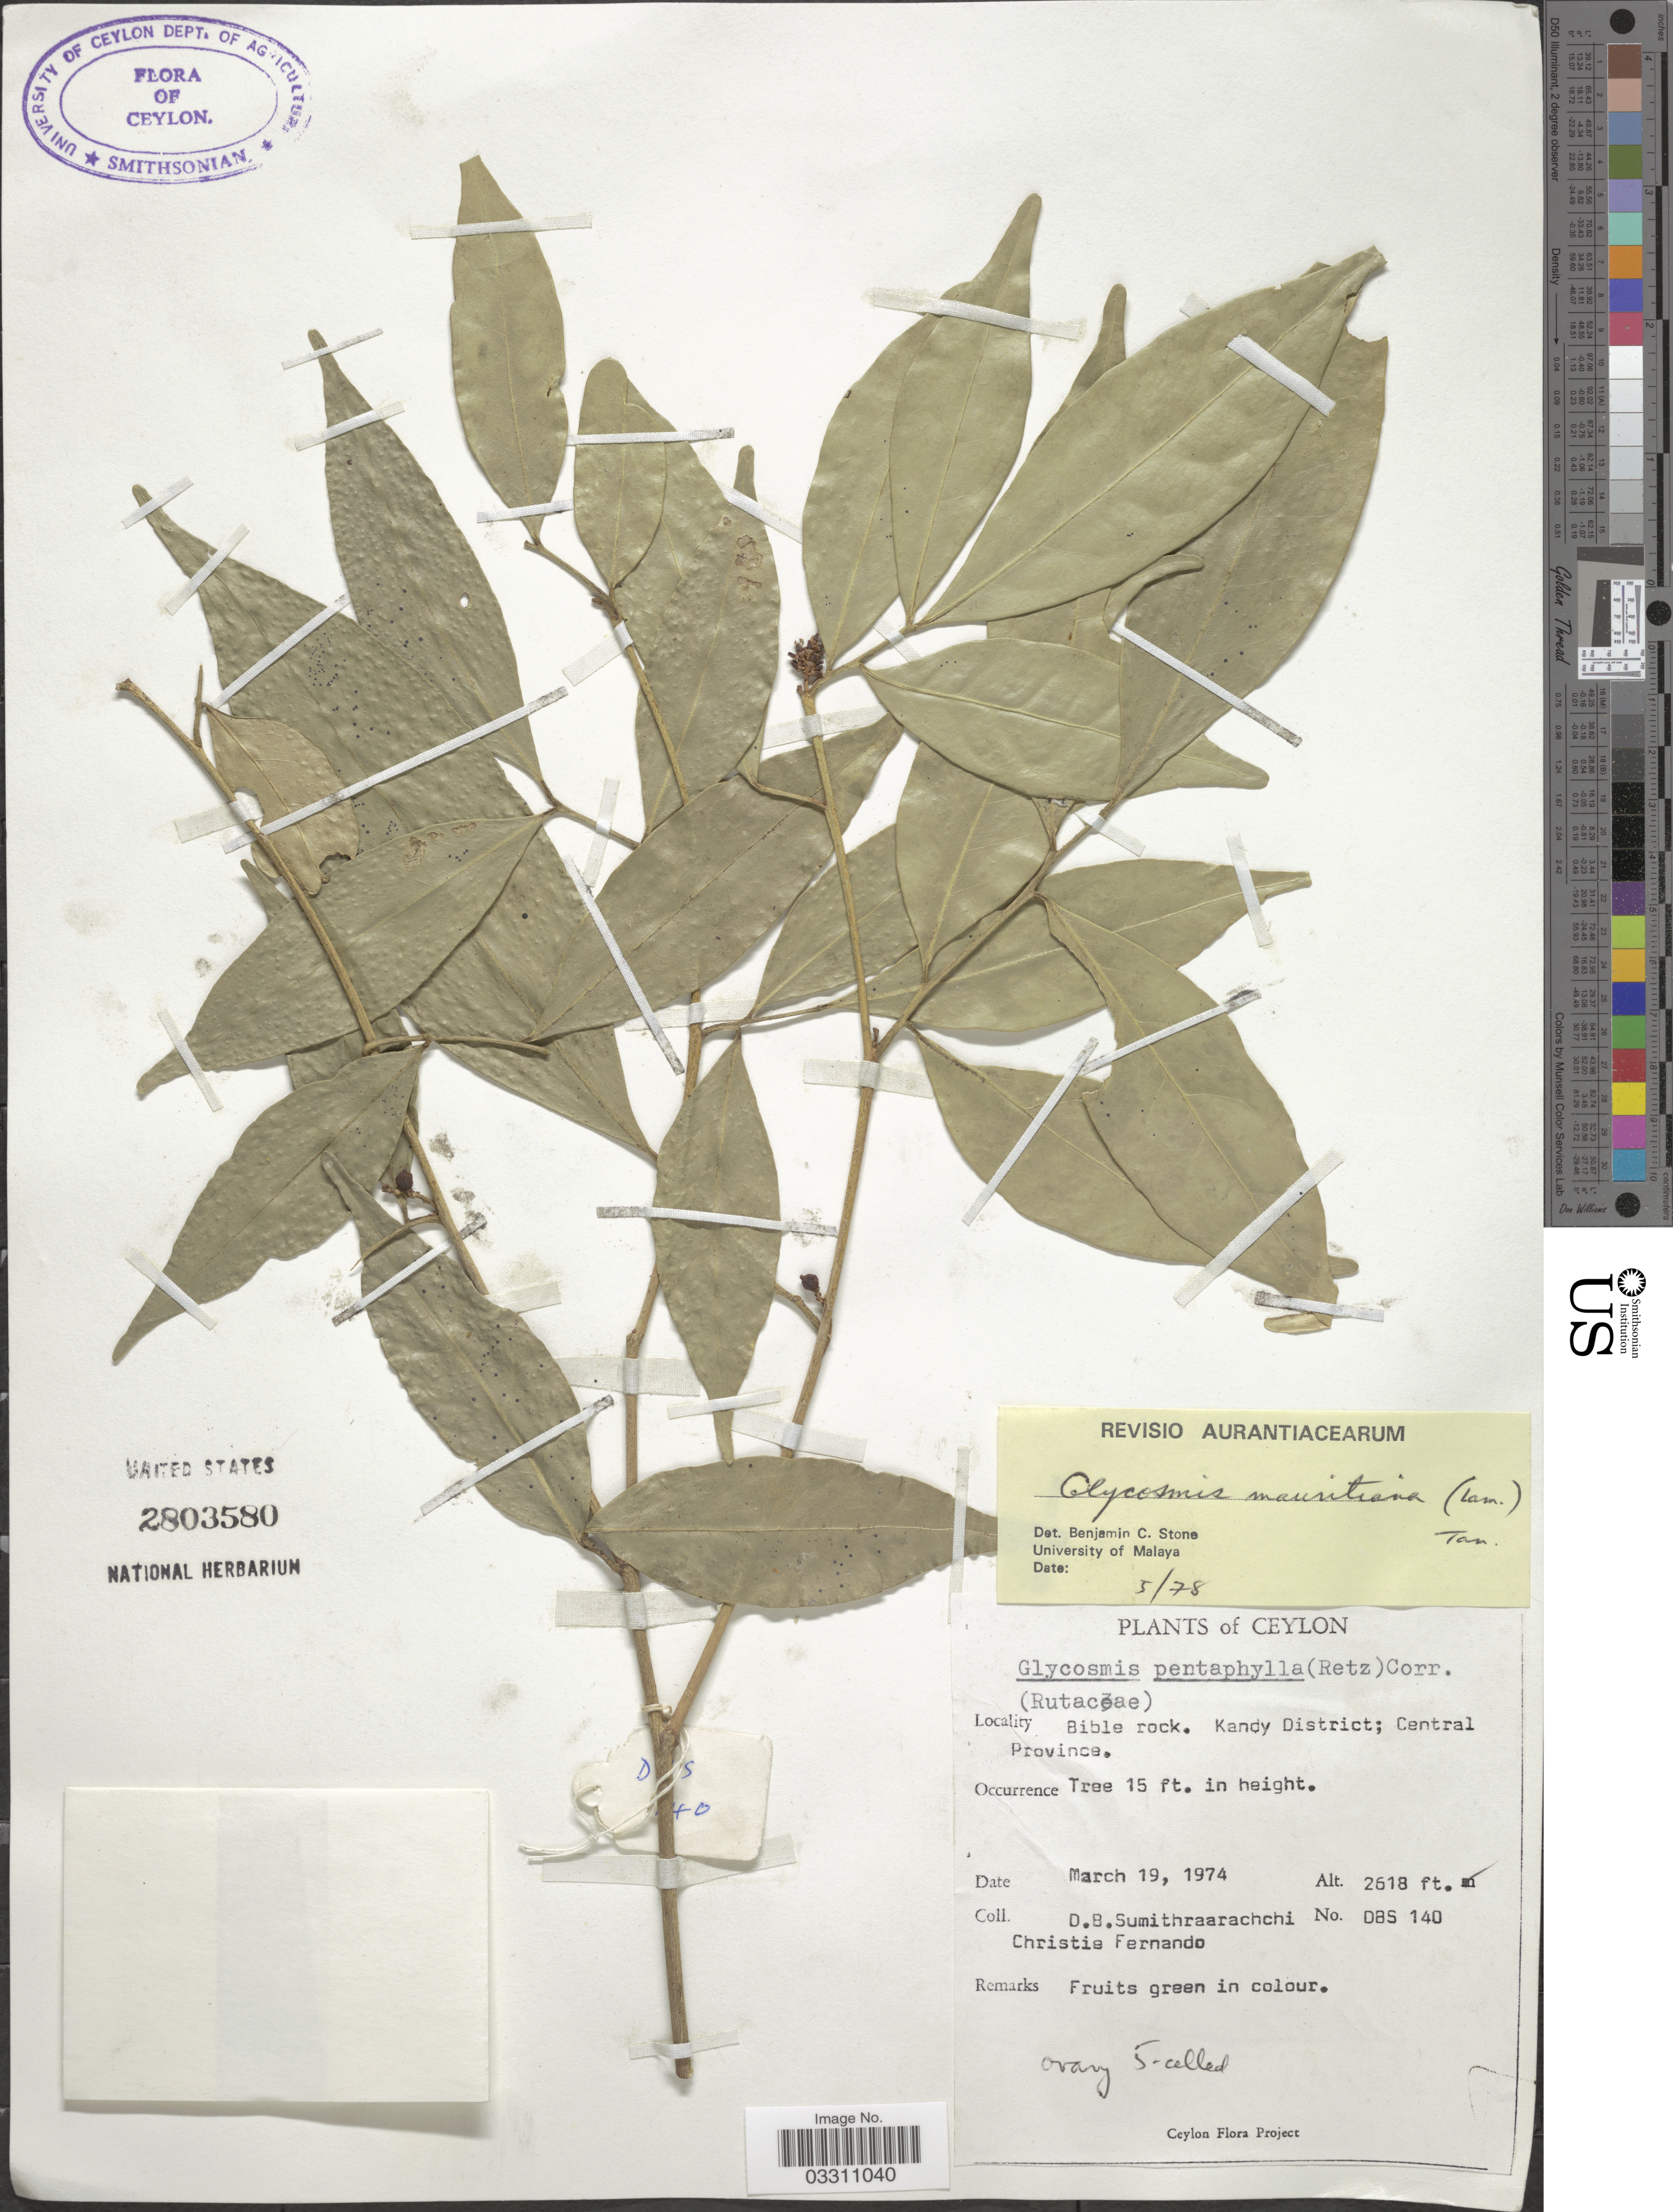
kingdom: Plantae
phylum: Tracheophyta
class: Magnoliopsida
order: Sapindales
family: Rutaceae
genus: Glycosmis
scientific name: Glycosmis mauritiana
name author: (Lamkey) Tanaka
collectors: D. B. Sumithraarachchi & C. Fernando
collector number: DBS140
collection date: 1974-03-19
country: Sri Lanka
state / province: Central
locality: Ceylon, Bible rock, Kandy District.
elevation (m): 798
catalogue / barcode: US 2803580